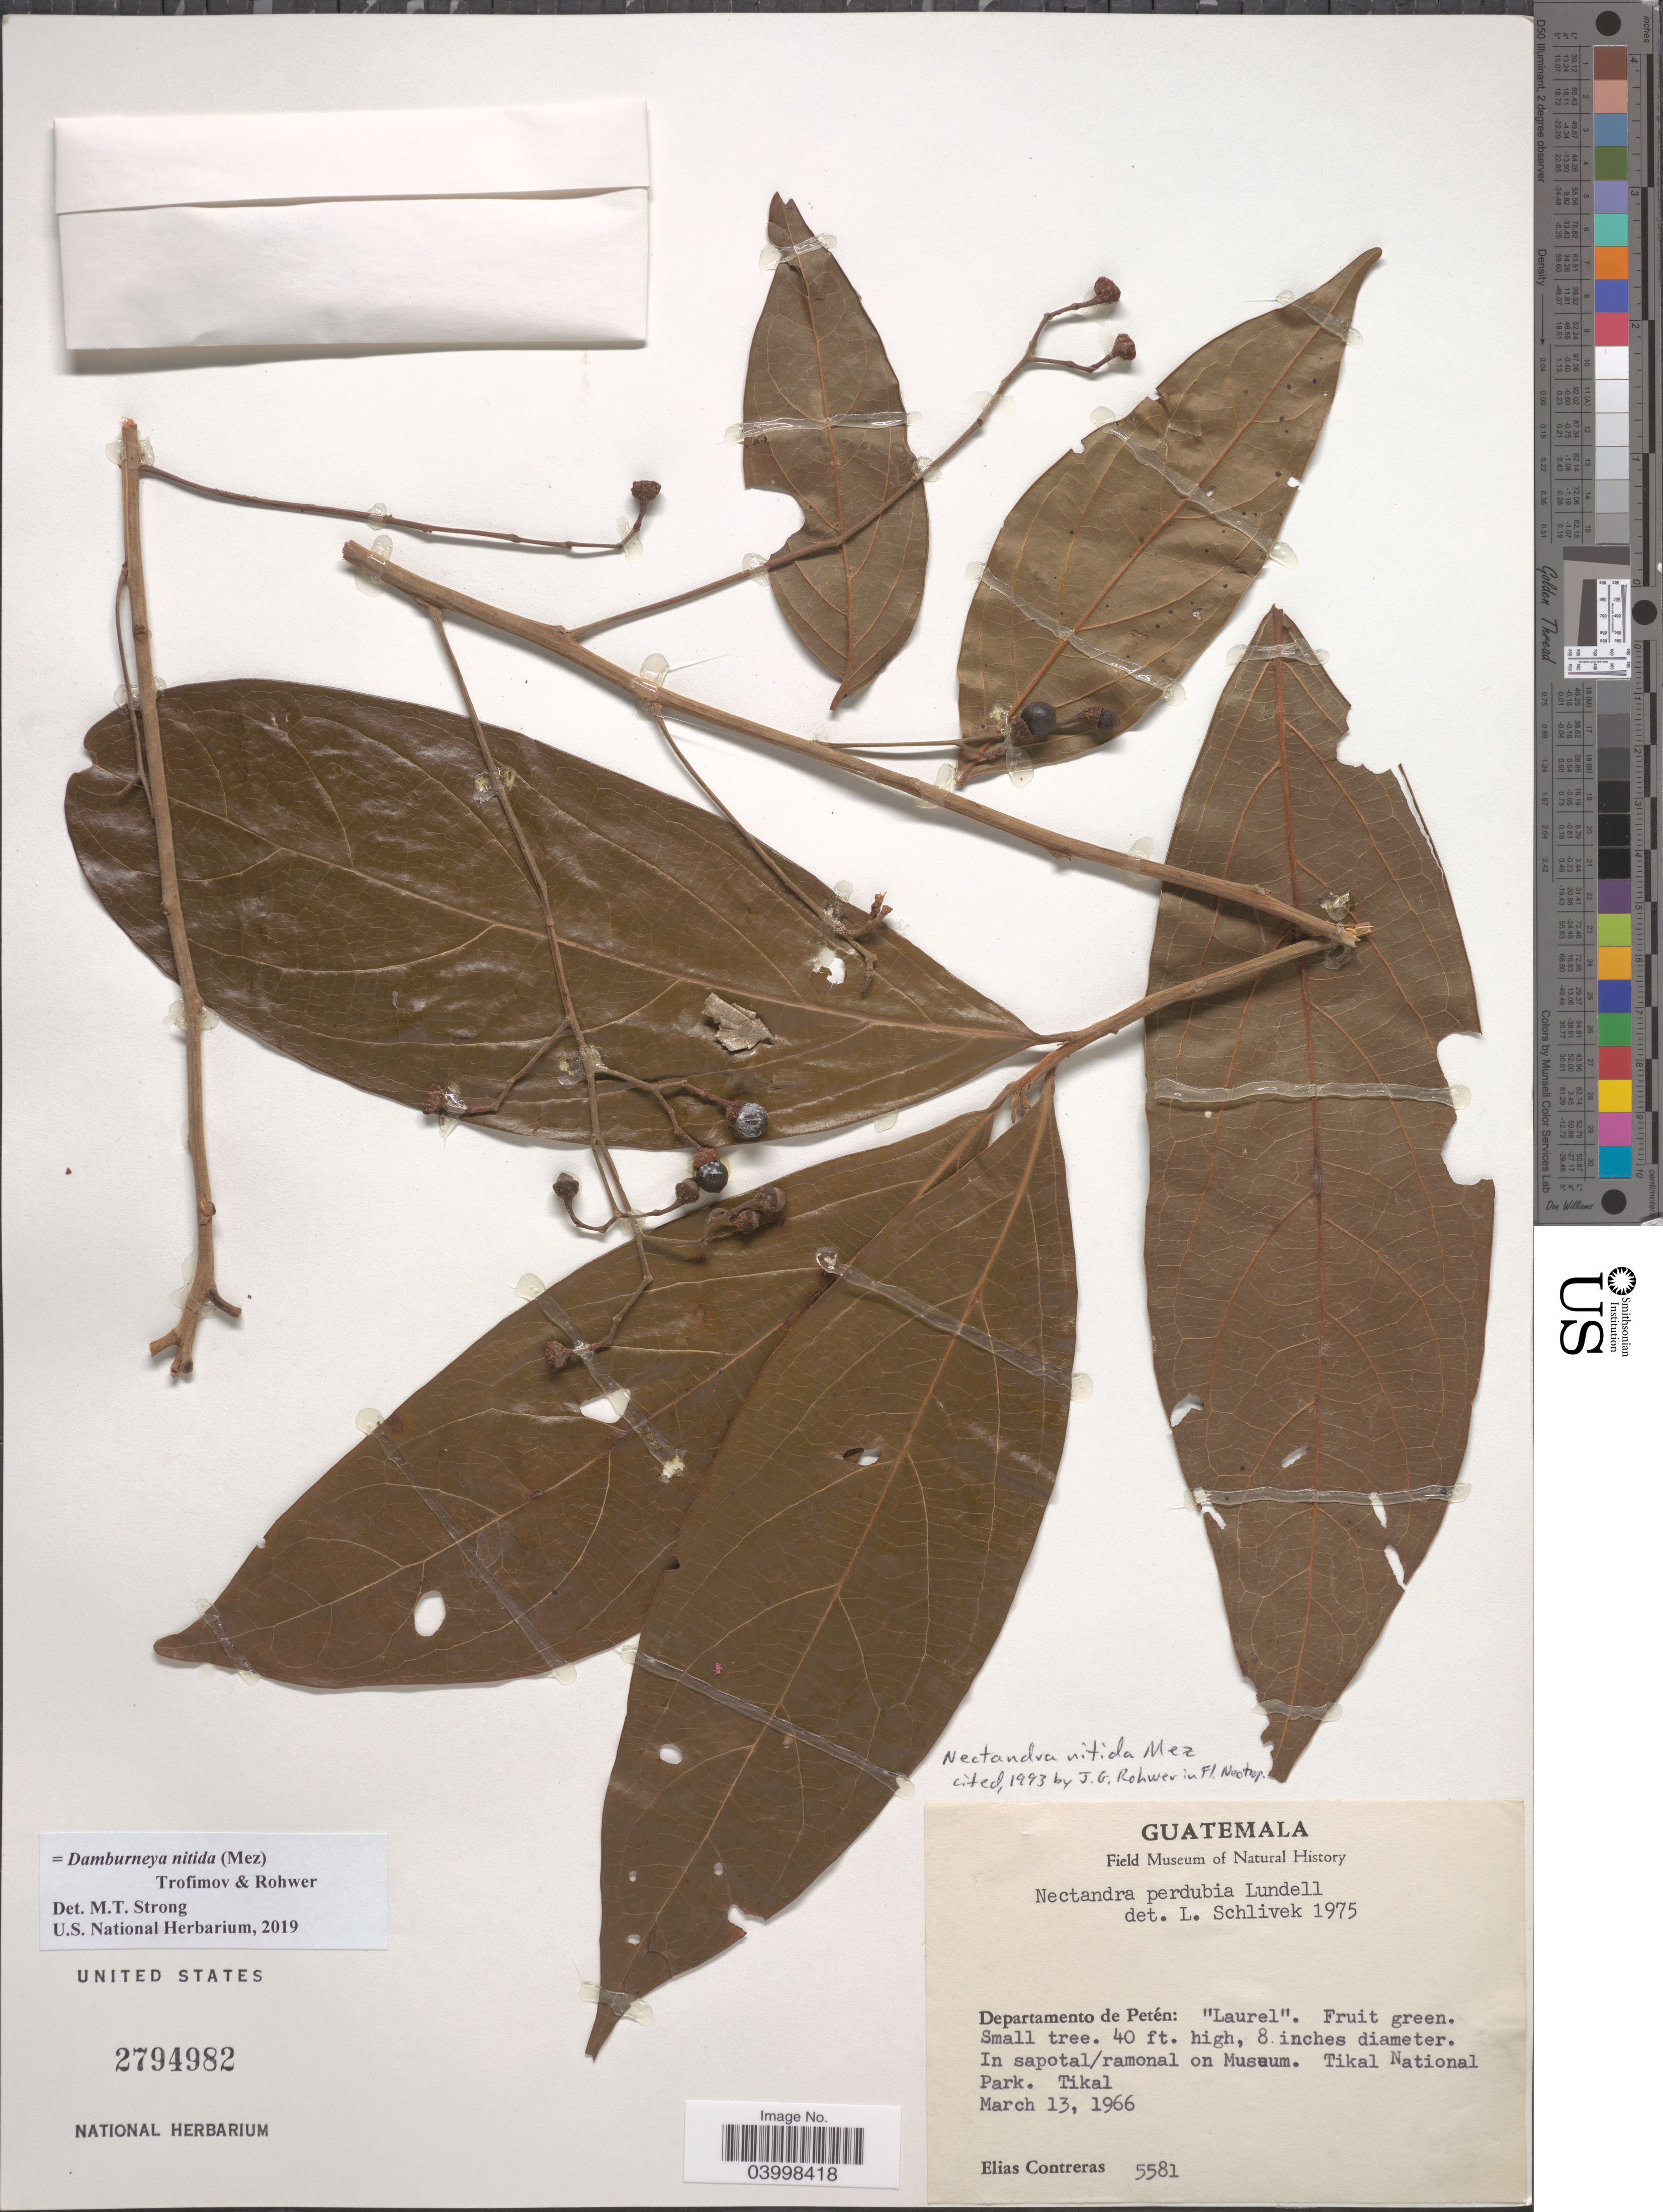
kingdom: Plantae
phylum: Tracheophyta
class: Magnoliopsida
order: Laurales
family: Lauraceae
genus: Damburneya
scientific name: Damburneya nitida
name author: (Mez) Trofimov & Rohwer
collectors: E. Contreras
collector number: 5581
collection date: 1966-03-13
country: Guatemala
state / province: El Peten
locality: Departamento de Petén. Tikal National Park. Tikal.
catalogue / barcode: US 2794982